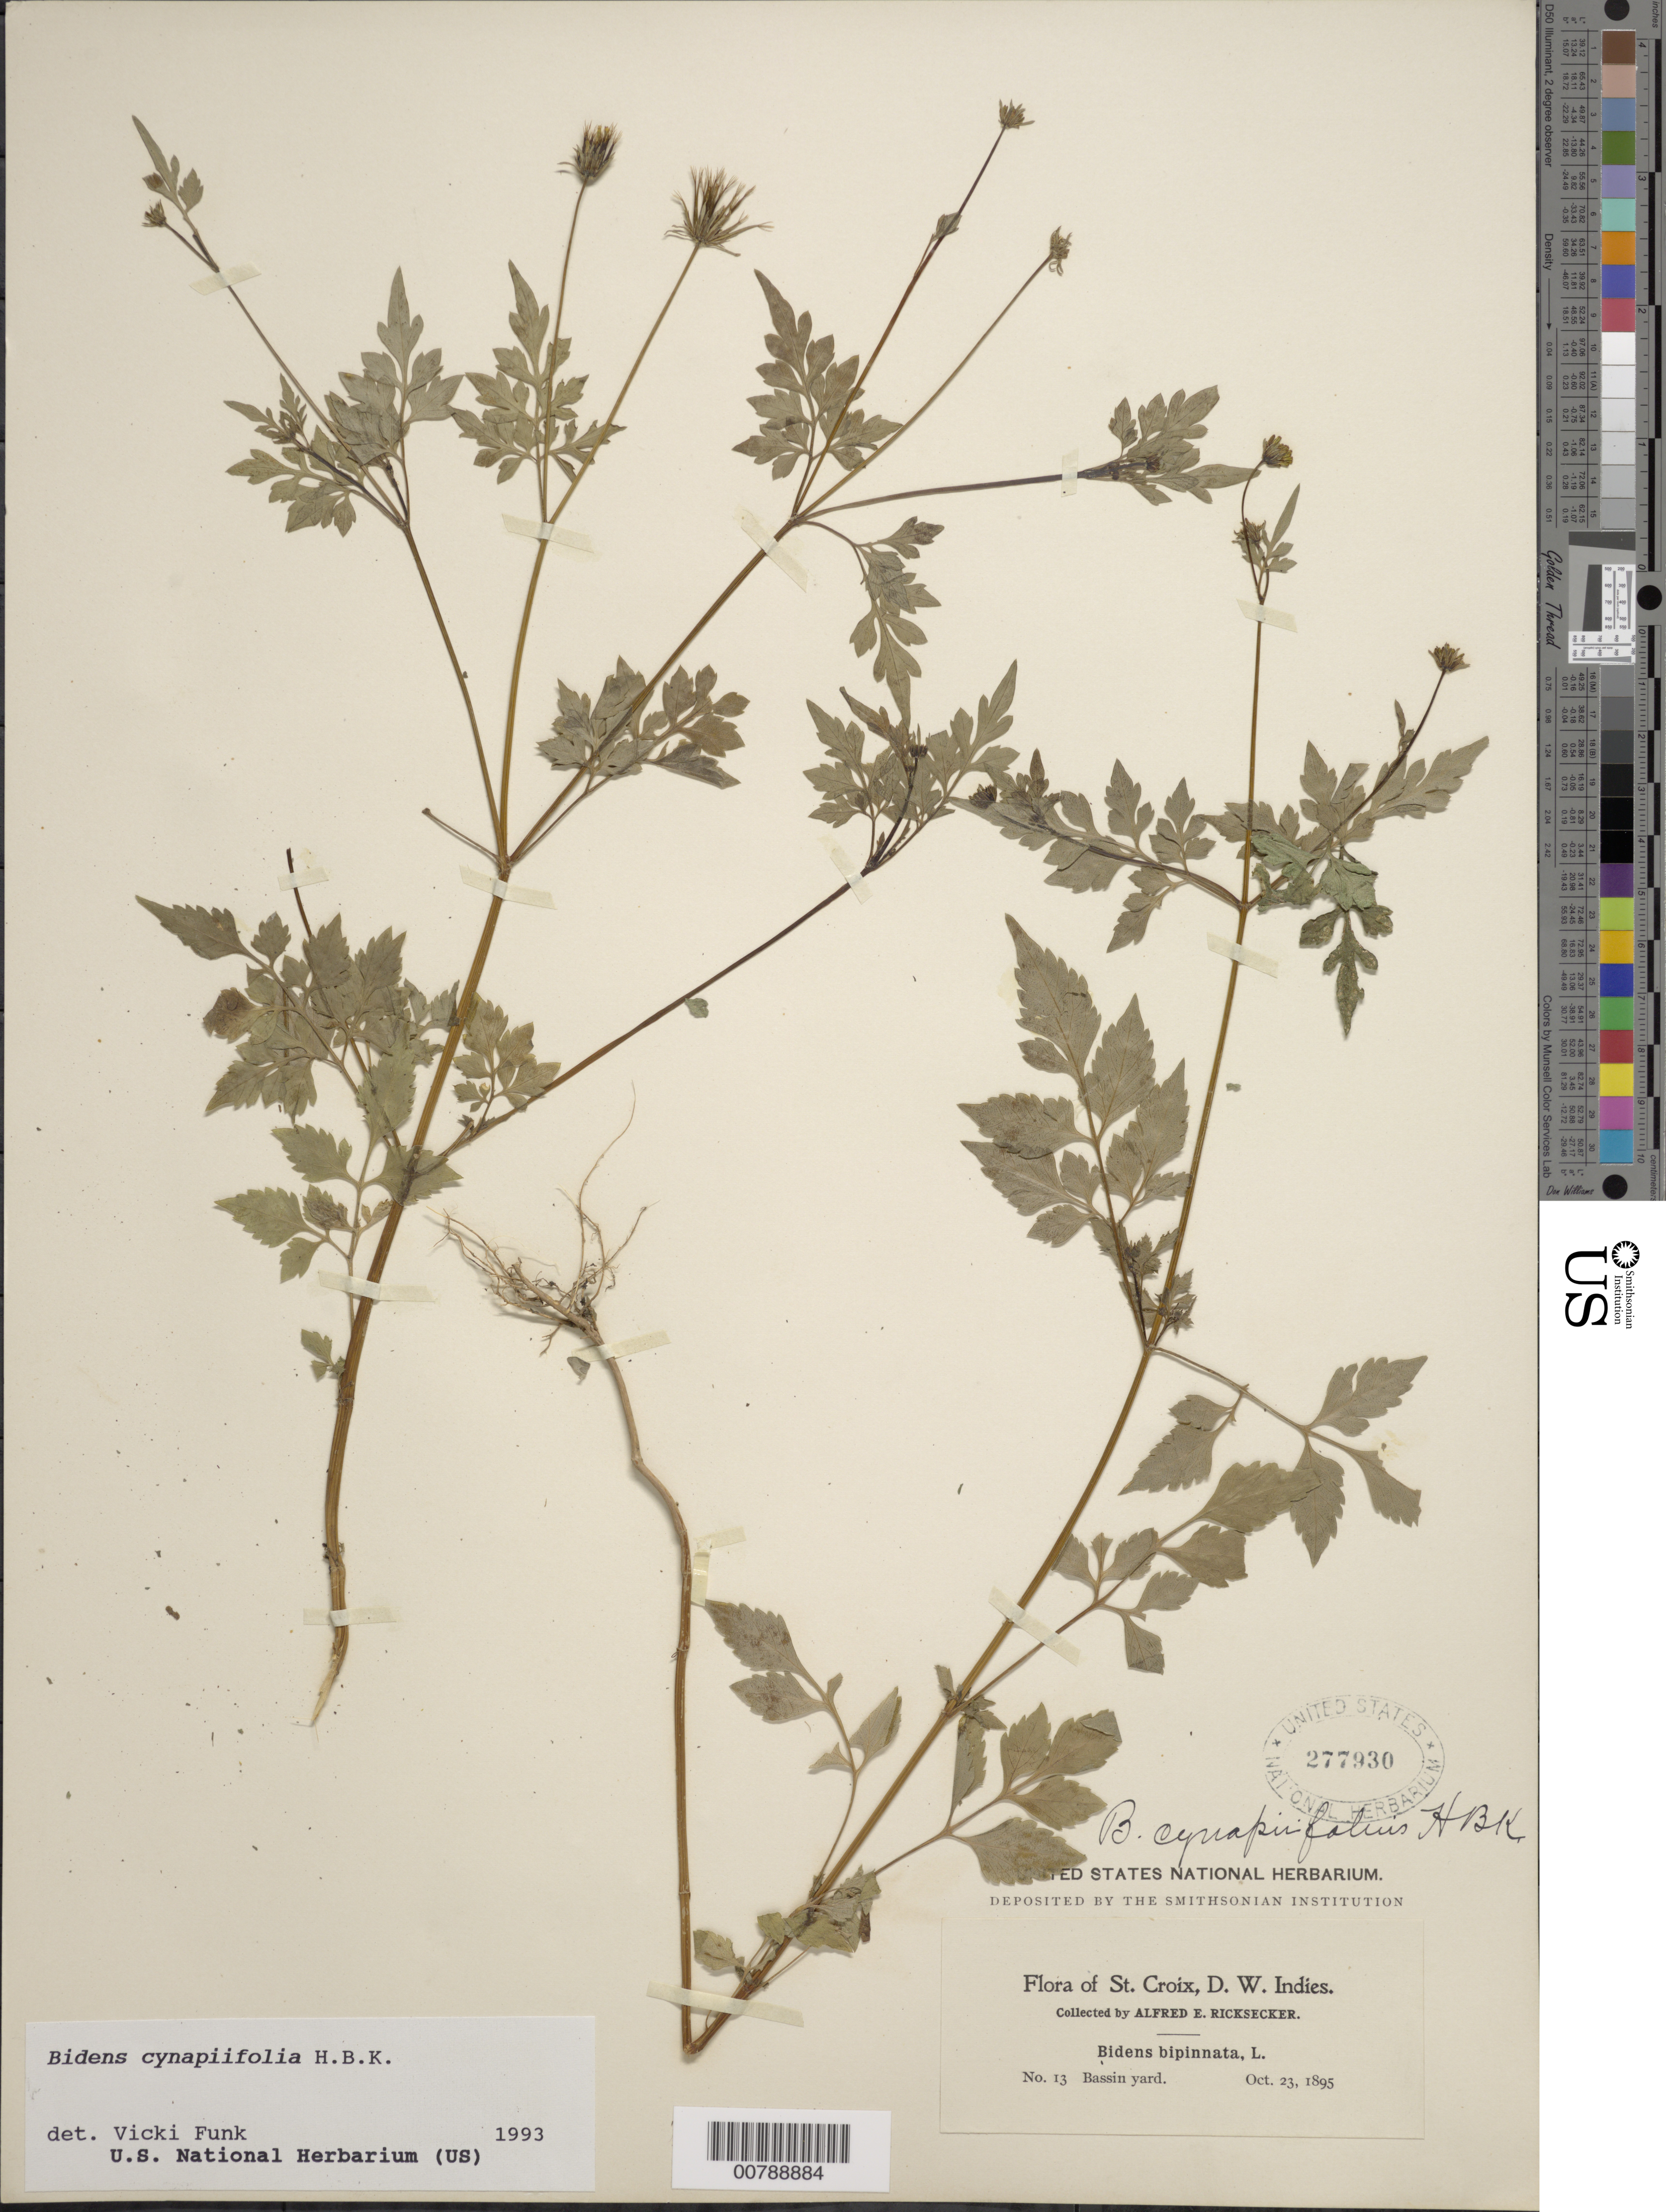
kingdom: Plantae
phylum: Tracheophyta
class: Magnoliopsida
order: Asterales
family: Asteraceae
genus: Bidens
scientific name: Bidens cynapiifolia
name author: Kunth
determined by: Funk, Vicki A., (BOT), Smithsonian Institution - National Museum of Natural History (UNITED STATES)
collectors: A. E. Ricksecker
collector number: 13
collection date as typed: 23 Oct 1895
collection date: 1895-10-23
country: U.S. Virgin Islands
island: St. Croix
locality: Bassin yard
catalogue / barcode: US 277930